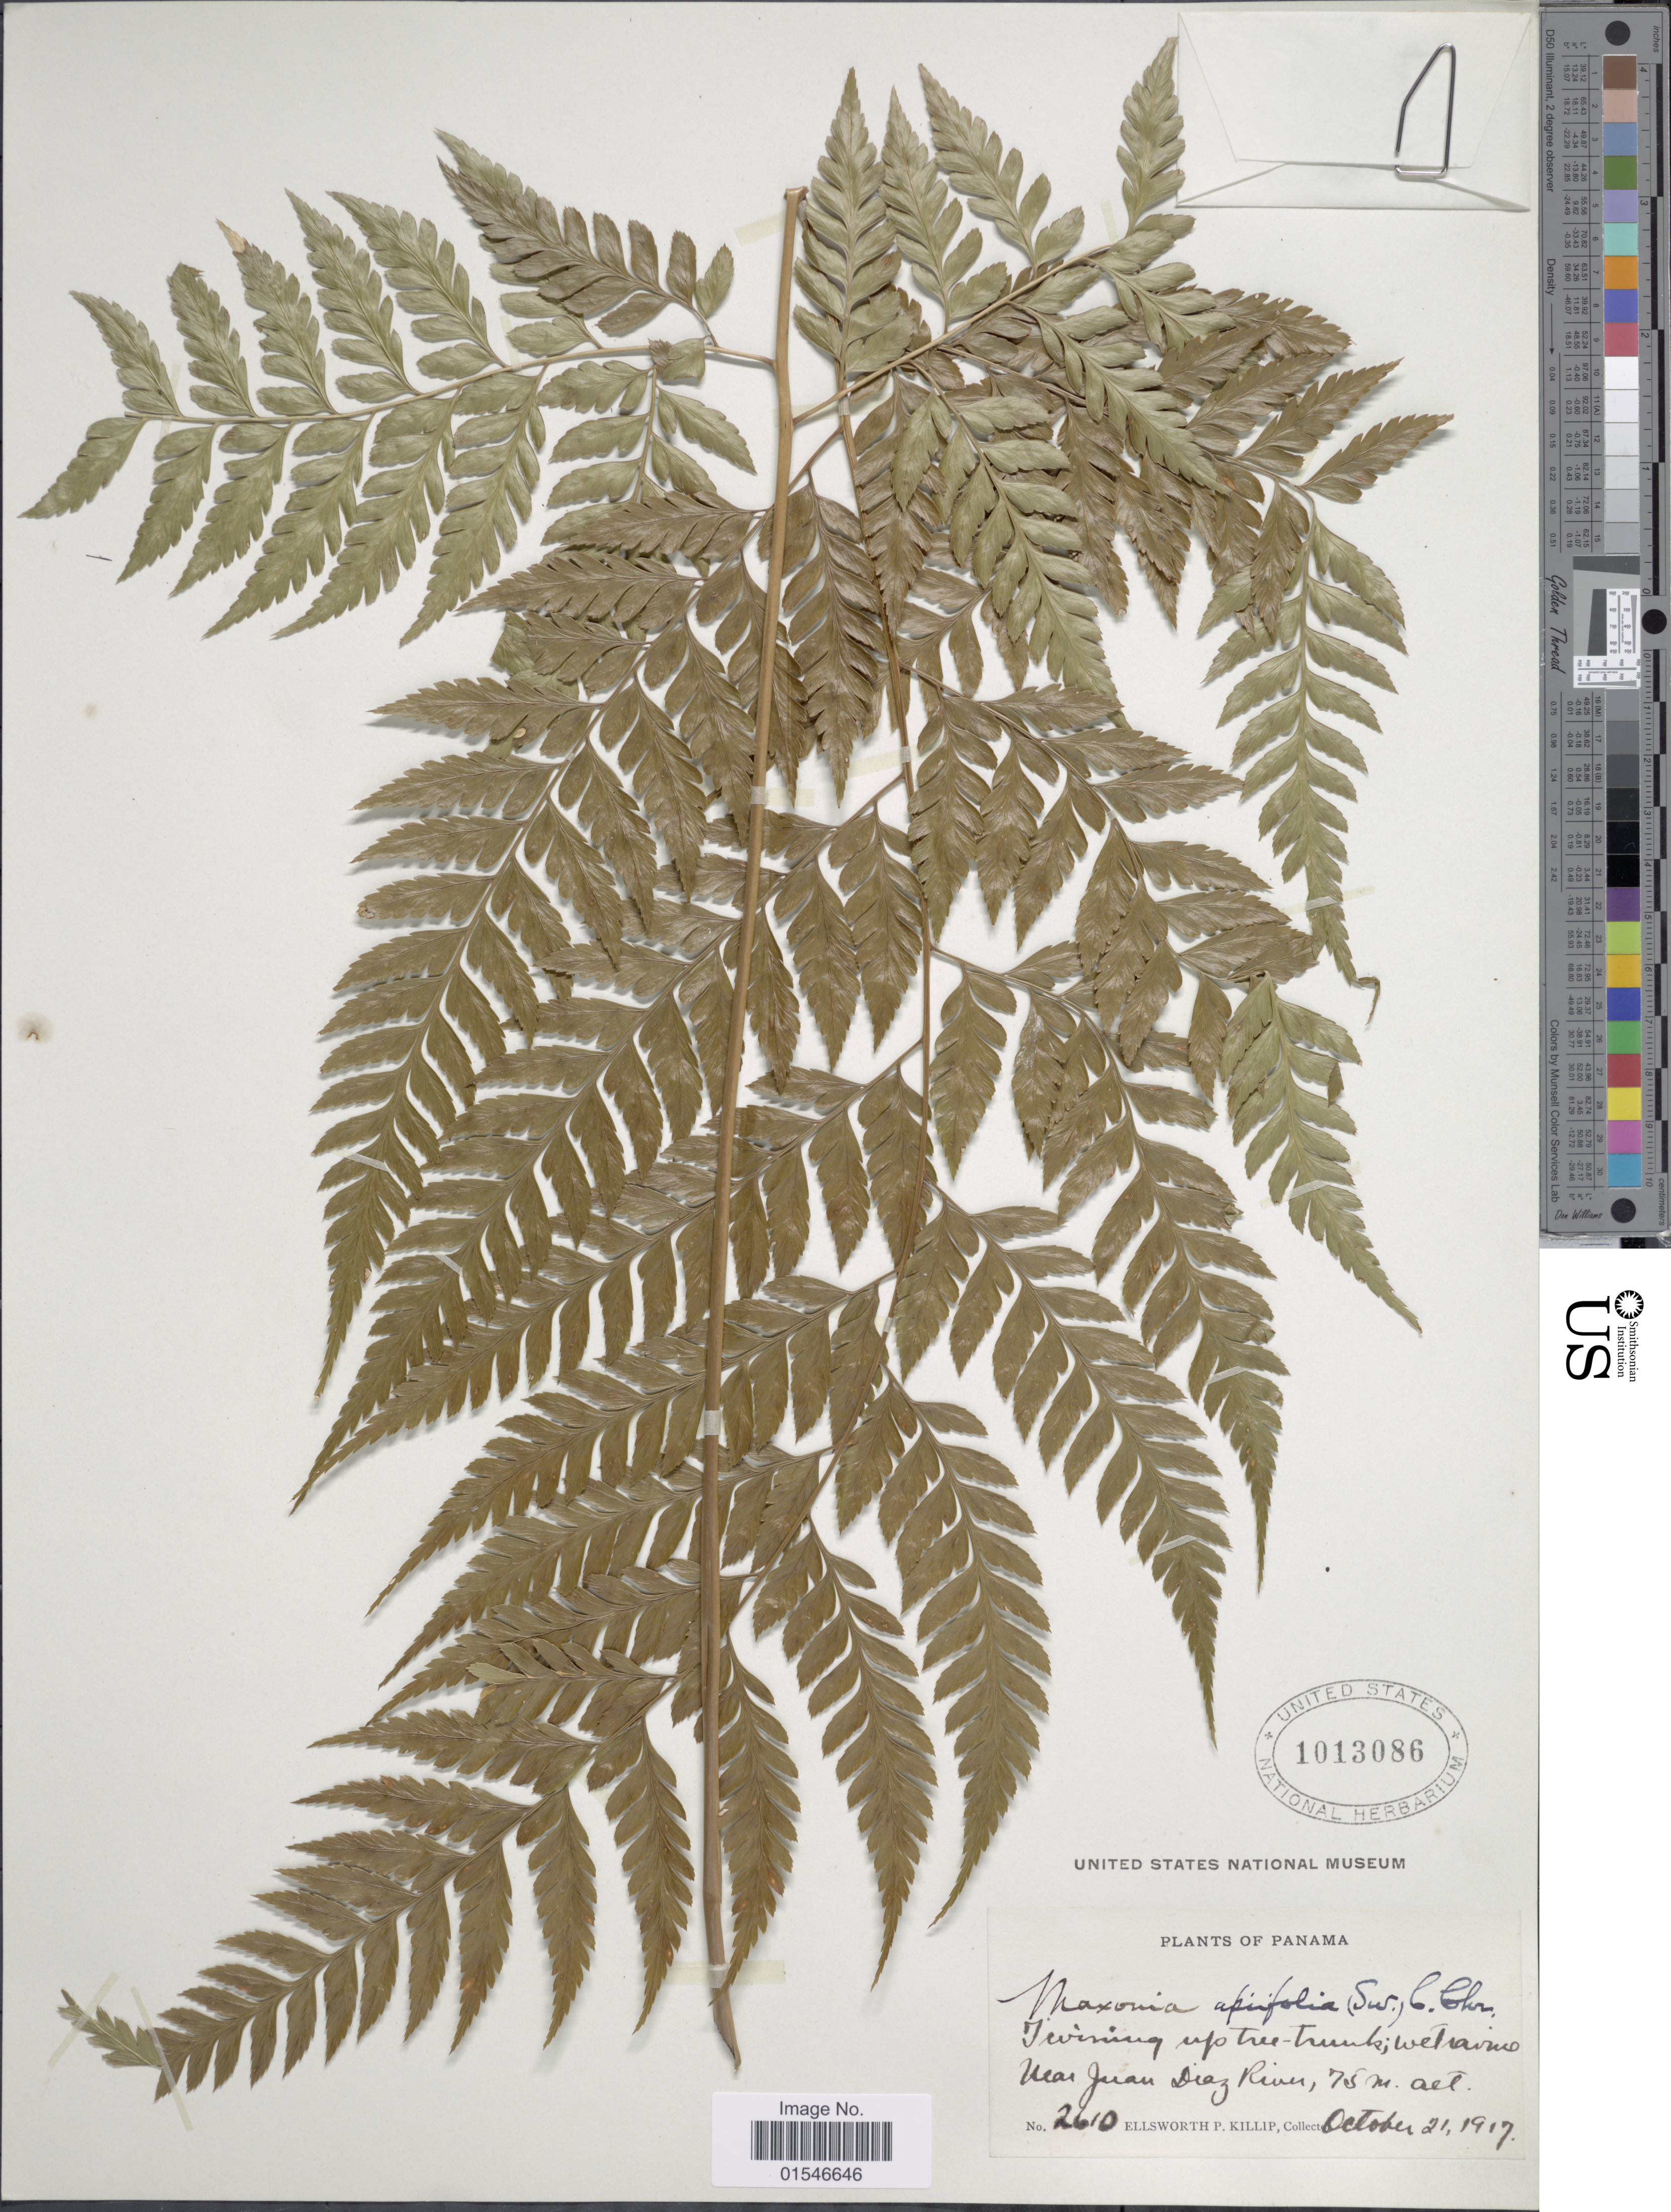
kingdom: Plantae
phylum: Tracheophyta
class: Polypodiopsida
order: Polypodiales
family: Dryopteridaceae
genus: Maxonia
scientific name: Maxonia apiifolia var. dualis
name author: (Donn. Sm.) C. Chr.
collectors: E. P. Killip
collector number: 2610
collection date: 1917-10-21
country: Panama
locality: Near Juan Diaz River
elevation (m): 75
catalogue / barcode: US 1013086